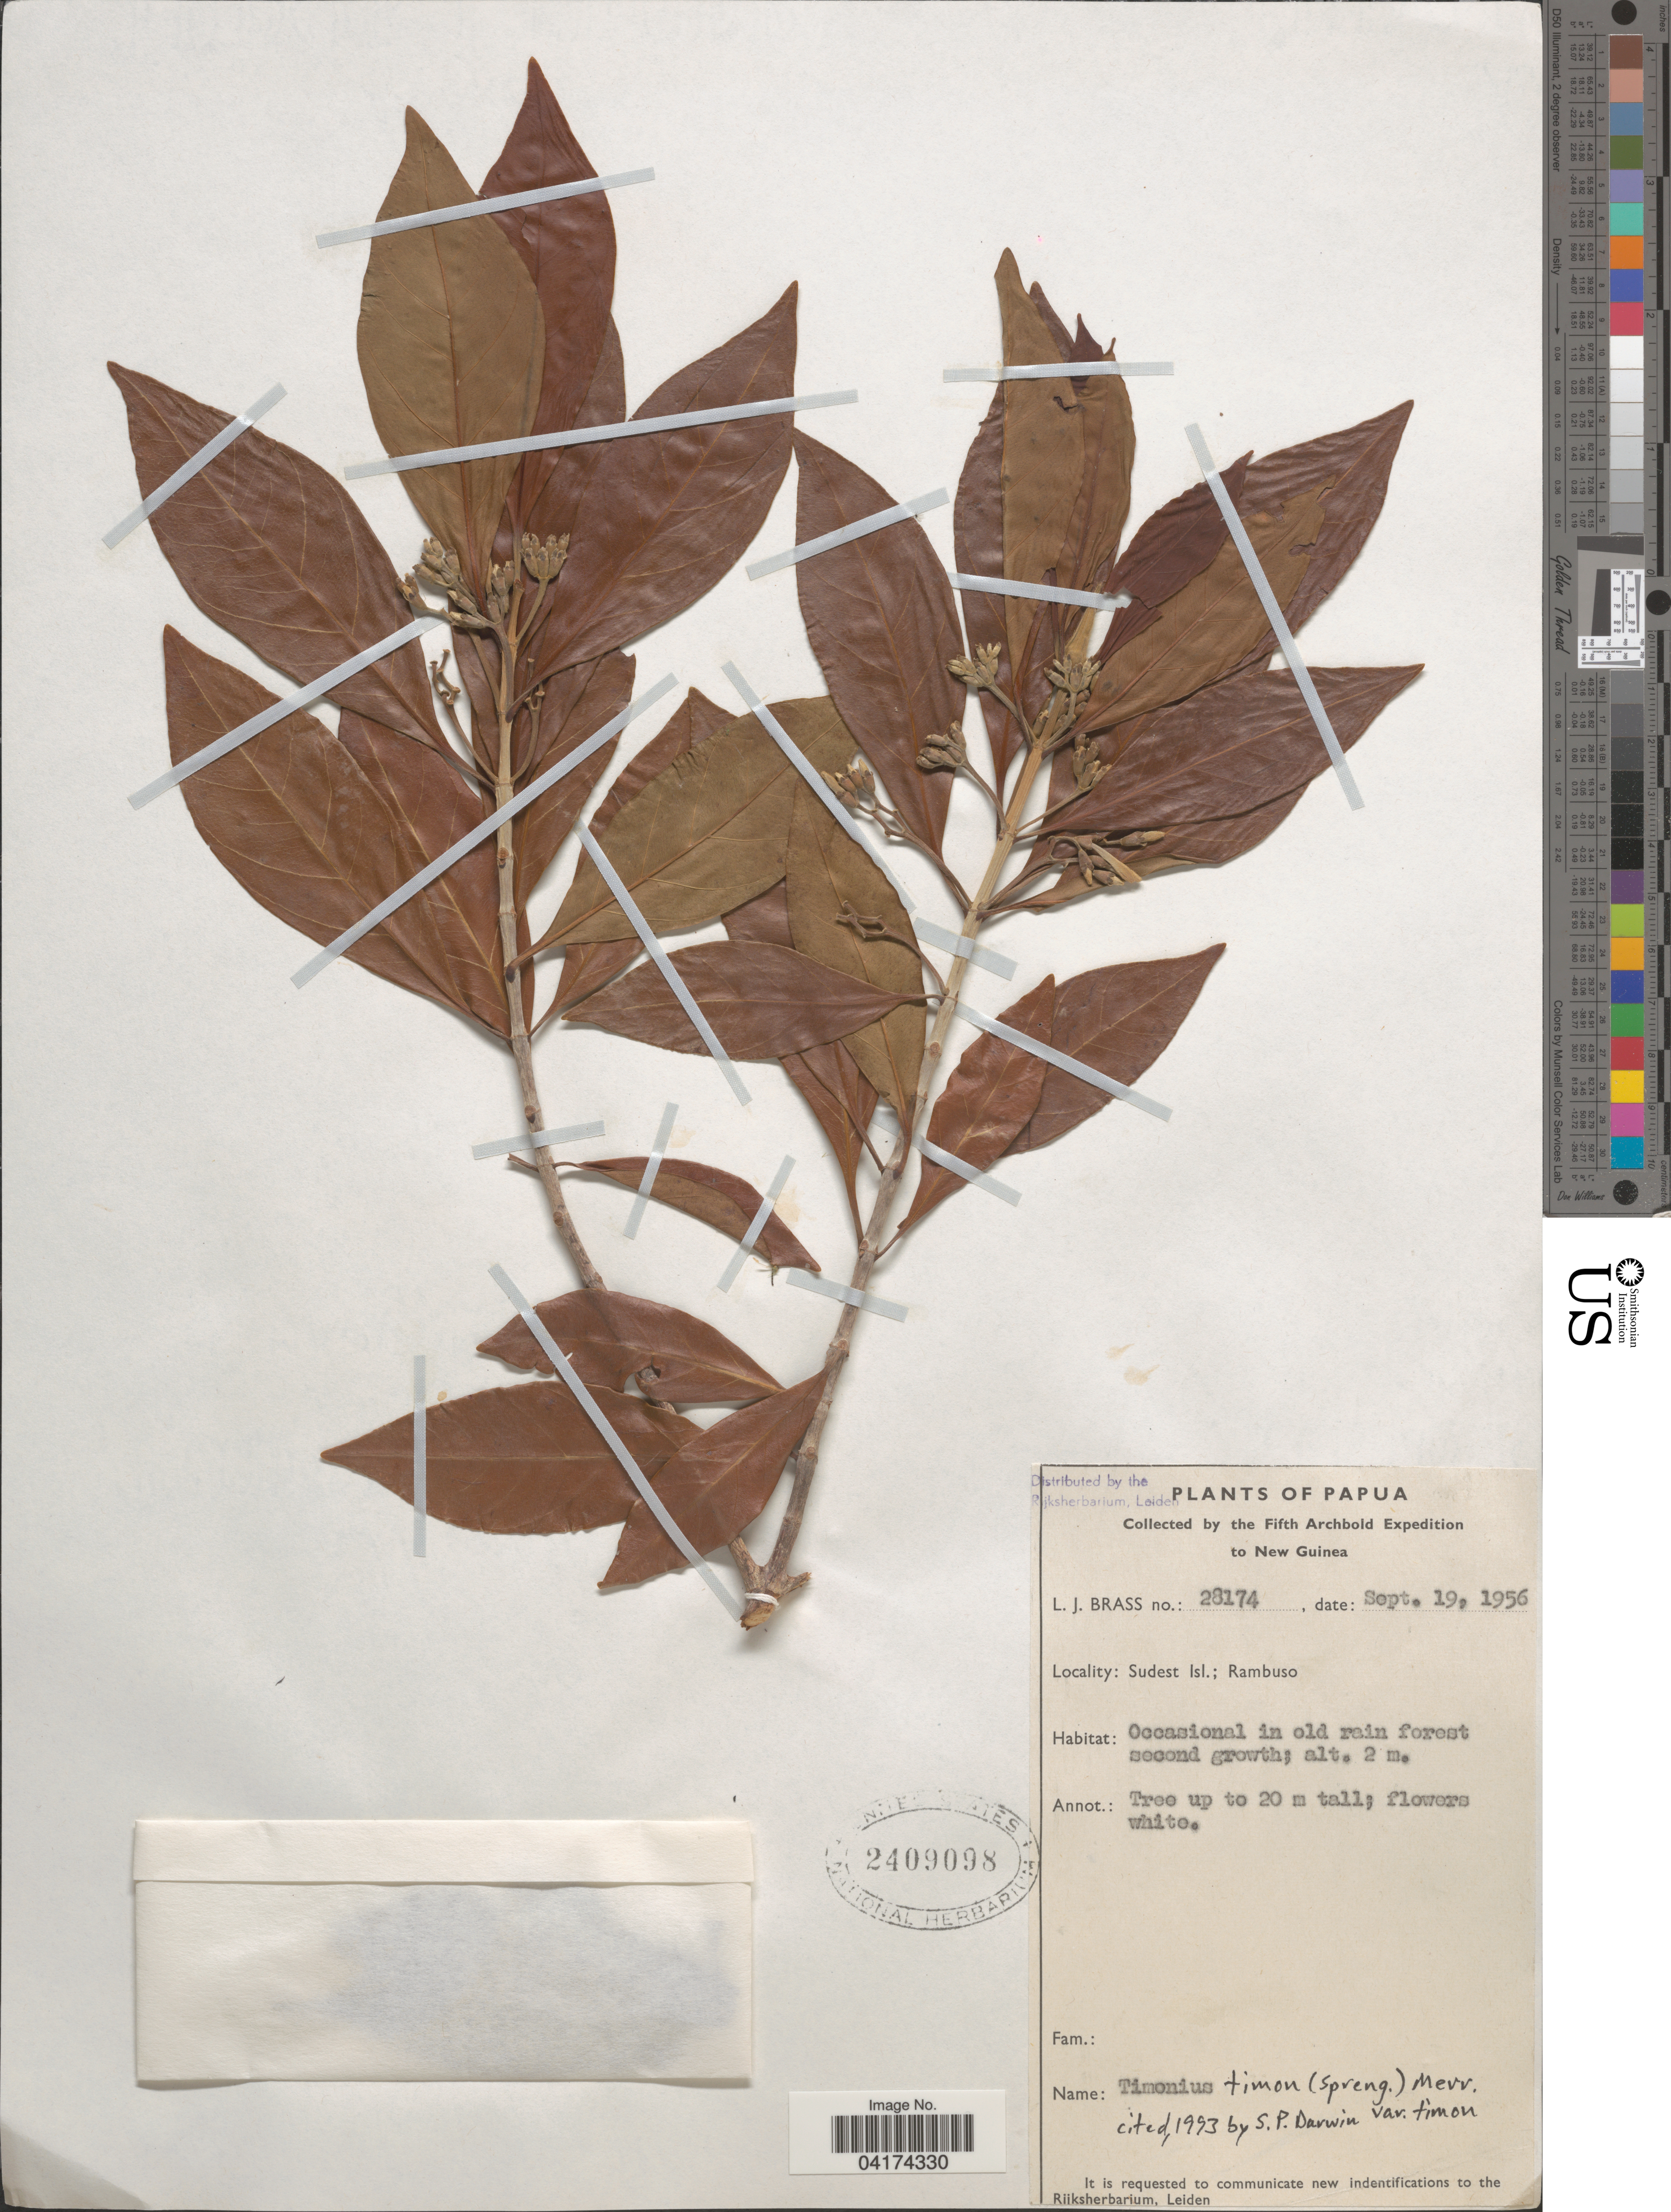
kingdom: Plantae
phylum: Tracheophyta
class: Magnoliopsida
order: Gentianales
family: Rubiaceae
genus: Timonius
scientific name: Timonius timon var. timon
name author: (Spreng.) Merr.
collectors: L. J. Brass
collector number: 28174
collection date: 1956-09-19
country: Papua New Guinea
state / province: Milne Bay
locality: Papua. The Fifth Archbold Expedition to New Guinea. Sudest Isl.; Rambuso.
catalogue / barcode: US 2409098